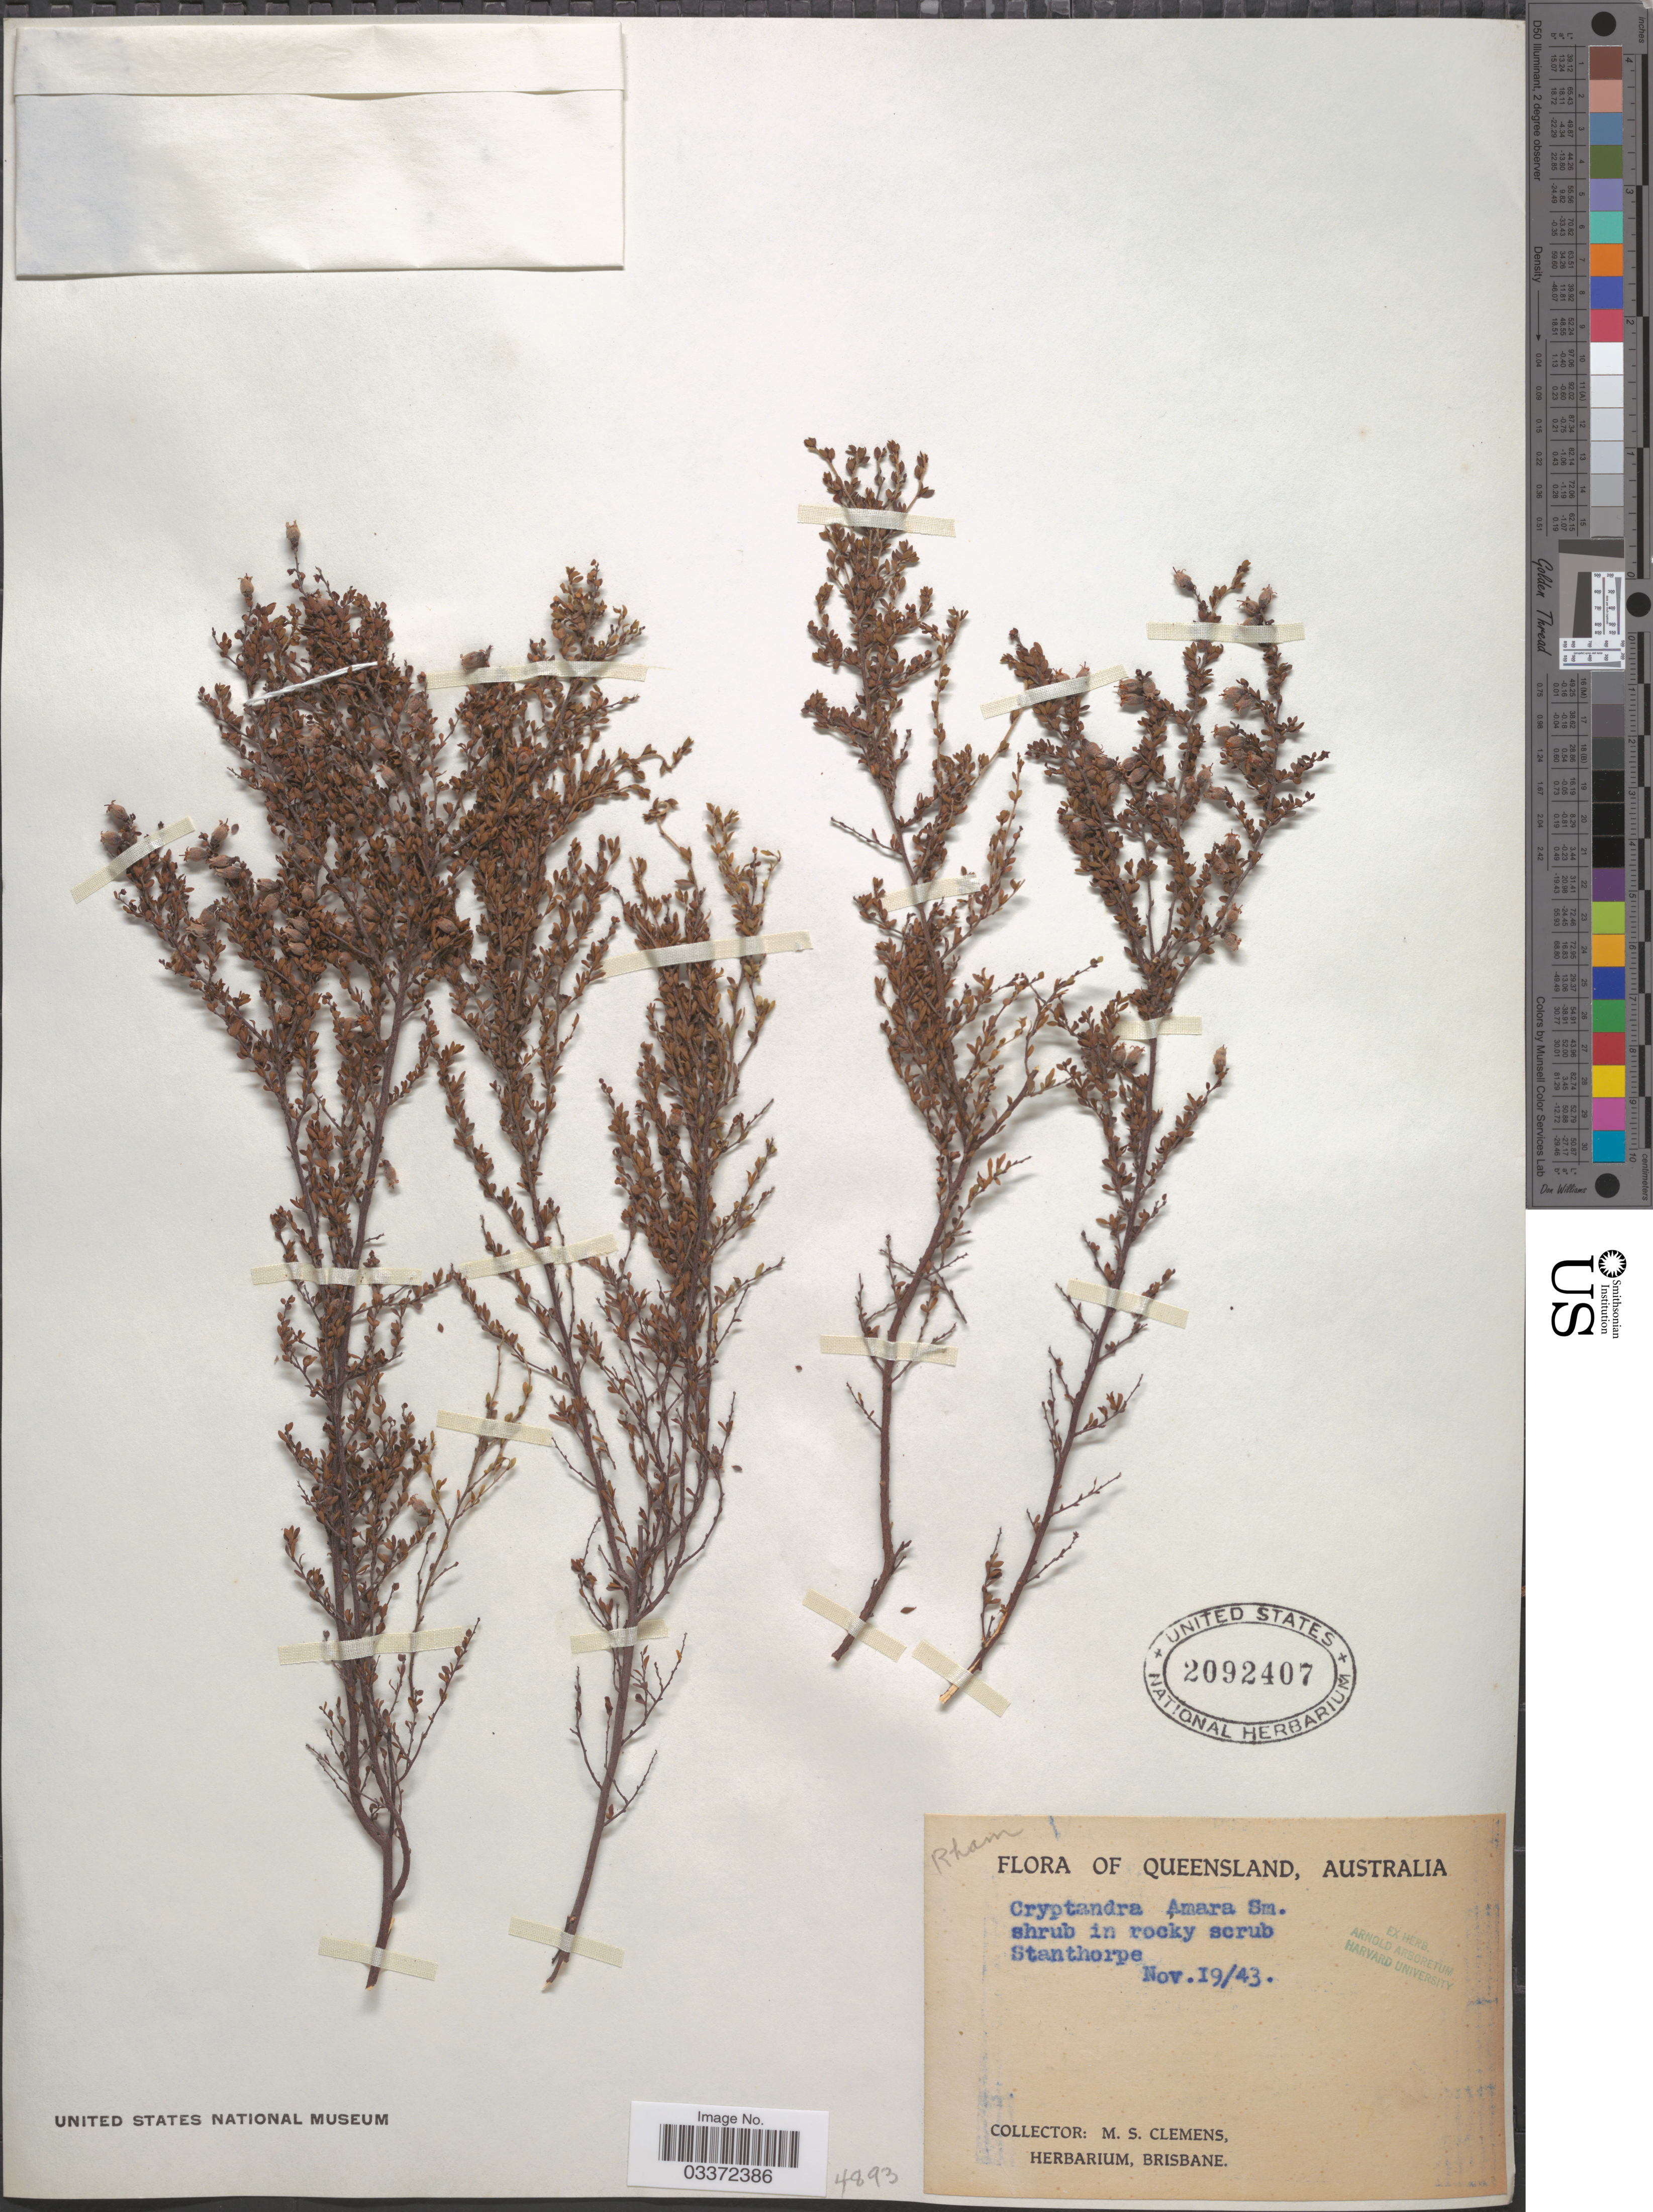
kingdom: Plantae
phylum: Tracheophyta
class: Magnoliopsida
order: Rosales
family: Rhamnaceae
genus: Cryptandra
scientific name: Cryptandra amara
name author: Sm.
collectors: M. S. Clemens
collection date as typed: Transcribed d/m/y: 19/11/43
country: Australia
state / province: Queensland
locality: Stanthorpe.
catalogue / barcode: US 2092407